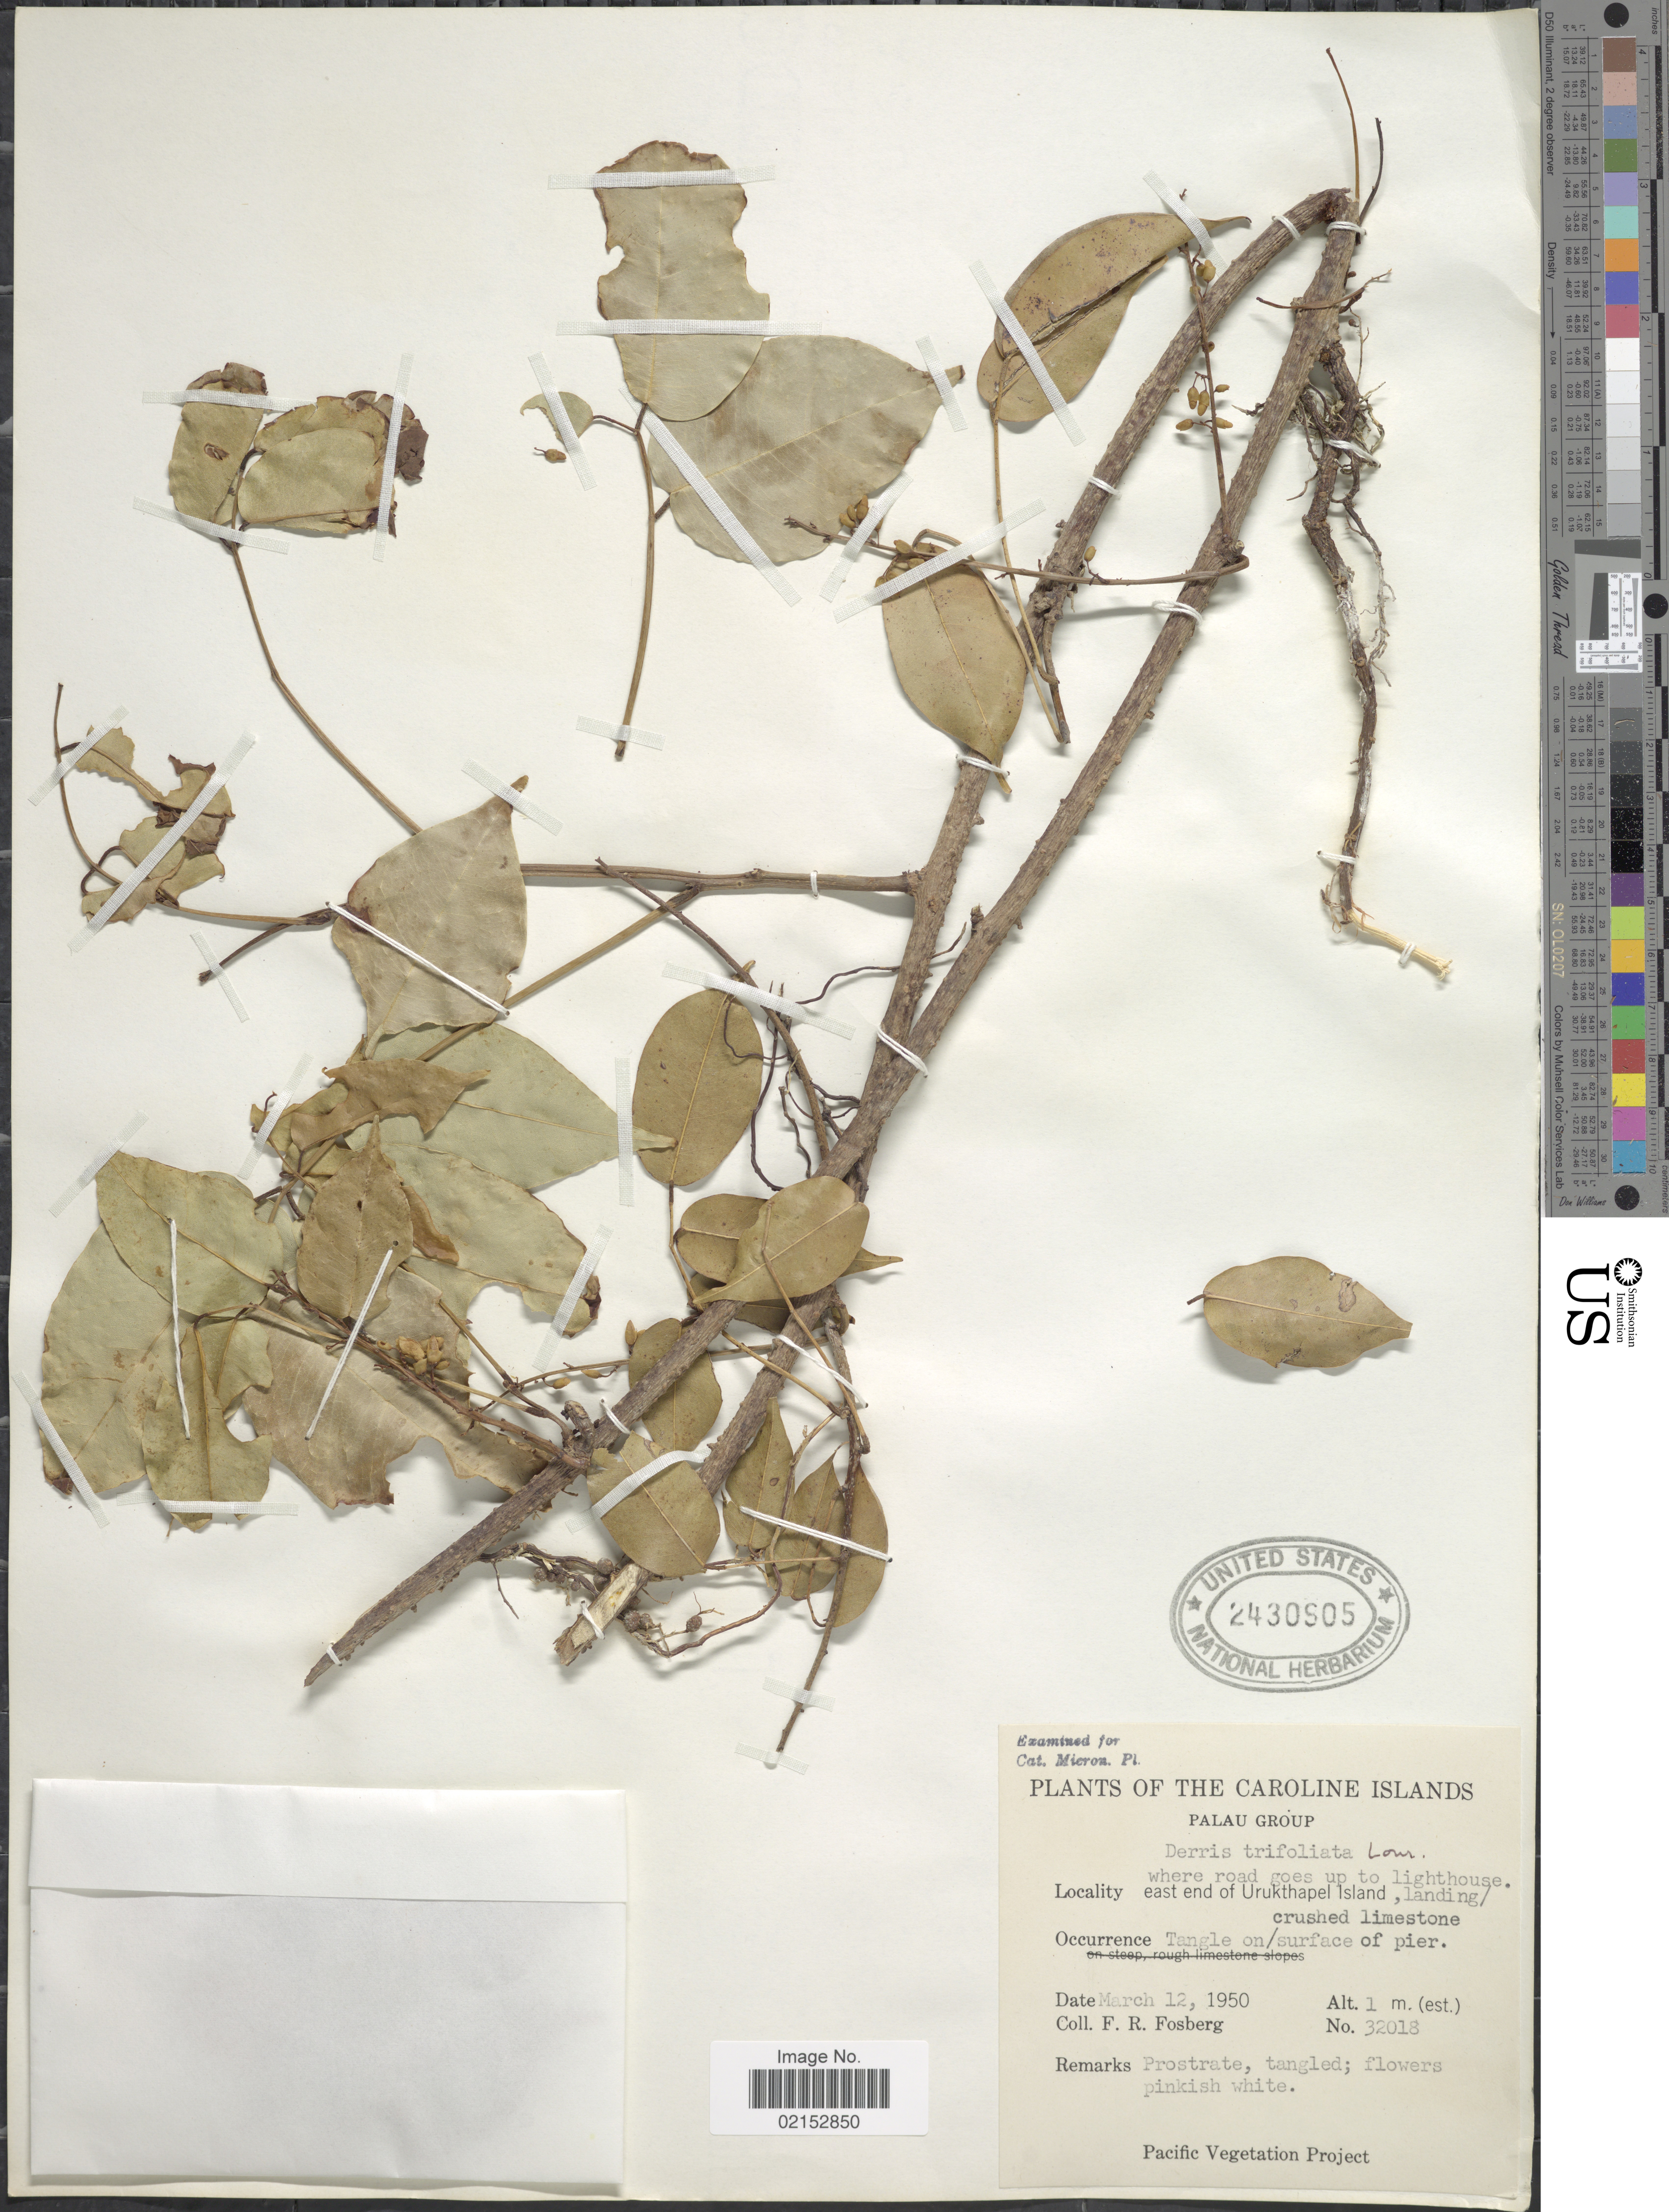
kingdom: Plantae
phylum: Tracheophyta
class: Magnoliopsida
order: Fabales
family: Fabaceae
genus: Derris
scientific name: Derris trifoliata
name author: Lour.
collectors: F. R. Fosberg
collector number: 32018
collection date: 1950-03-12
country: Palau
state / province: Koror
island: Ngeruktabel [Urukthapel]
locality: The Caroline Islands, Palau Group, east end of Urukthapel Island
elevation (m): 1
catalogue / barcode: US 2430905